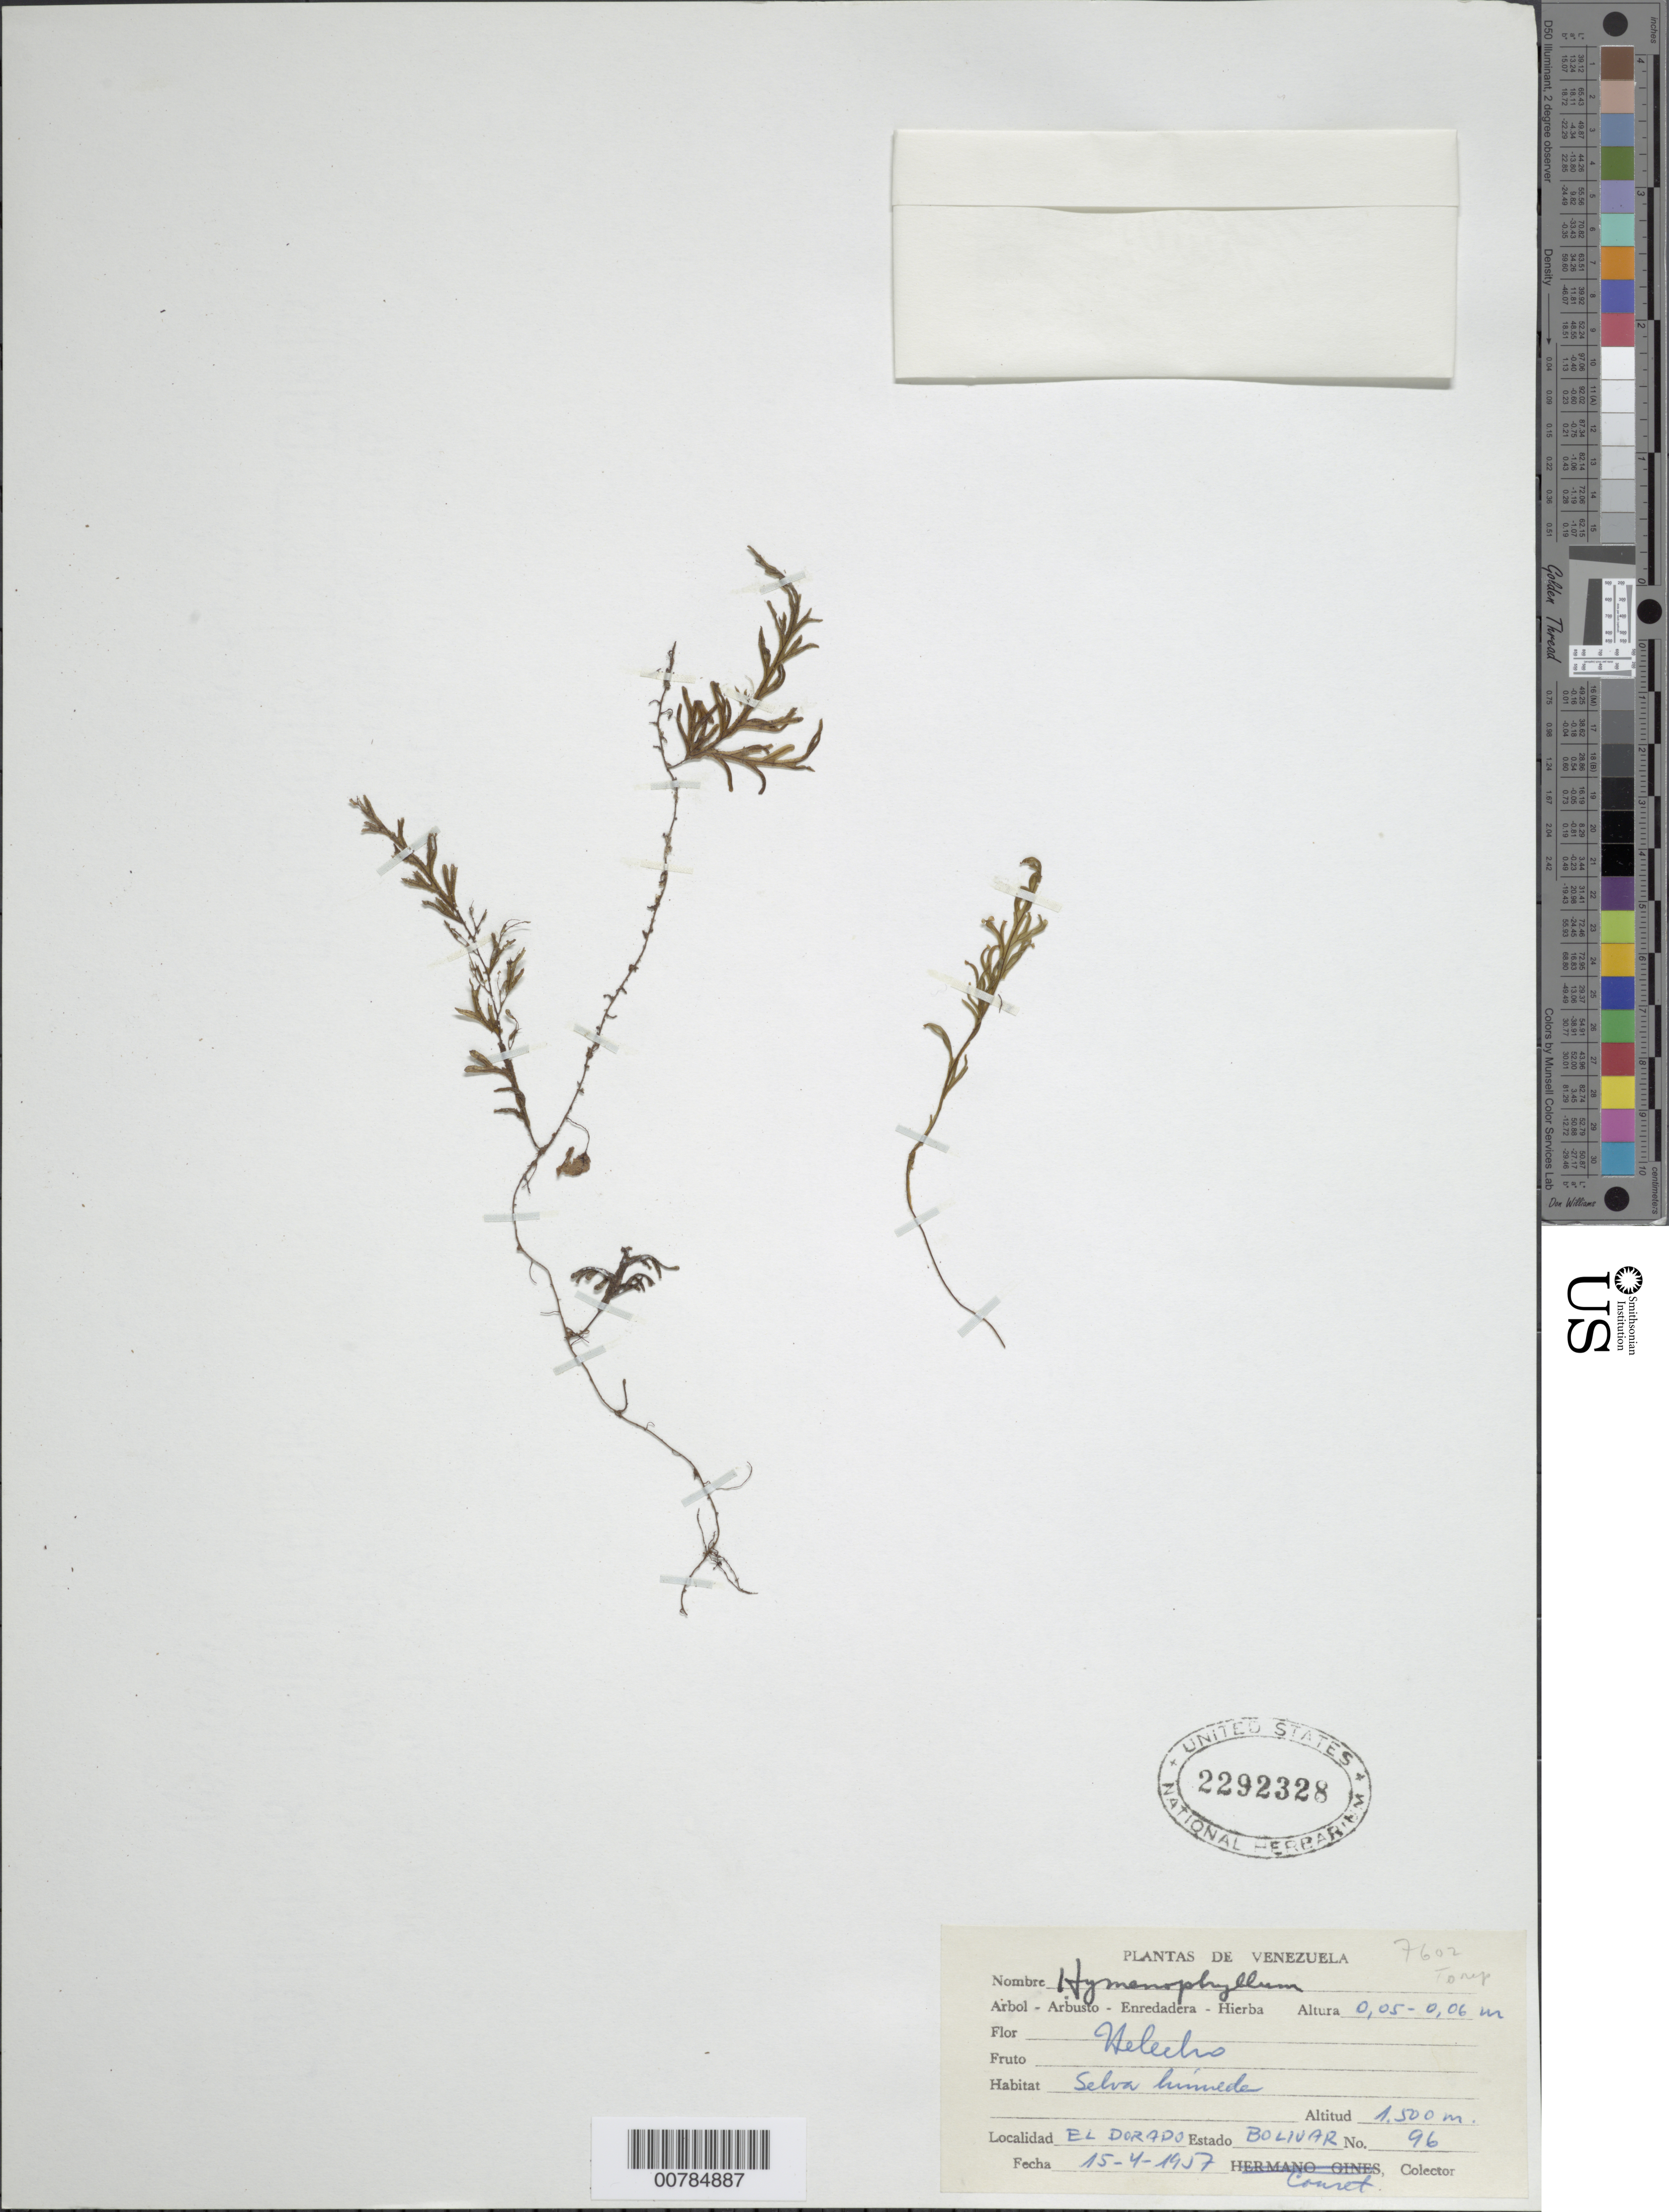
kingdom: Plantae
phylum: Tracheophyta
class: Polypodiopsida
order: Hymenophyllales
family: Hymenophyllaceae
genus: Hymenophyllum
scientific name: Hymenophyllum sp.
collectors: -. Couret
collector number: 96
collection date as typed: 15-Apr-57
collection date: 1957-04-15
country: Venezuela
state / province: Bolívar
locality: El Dorado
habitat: Selva húmeda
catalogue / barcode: US 2292328